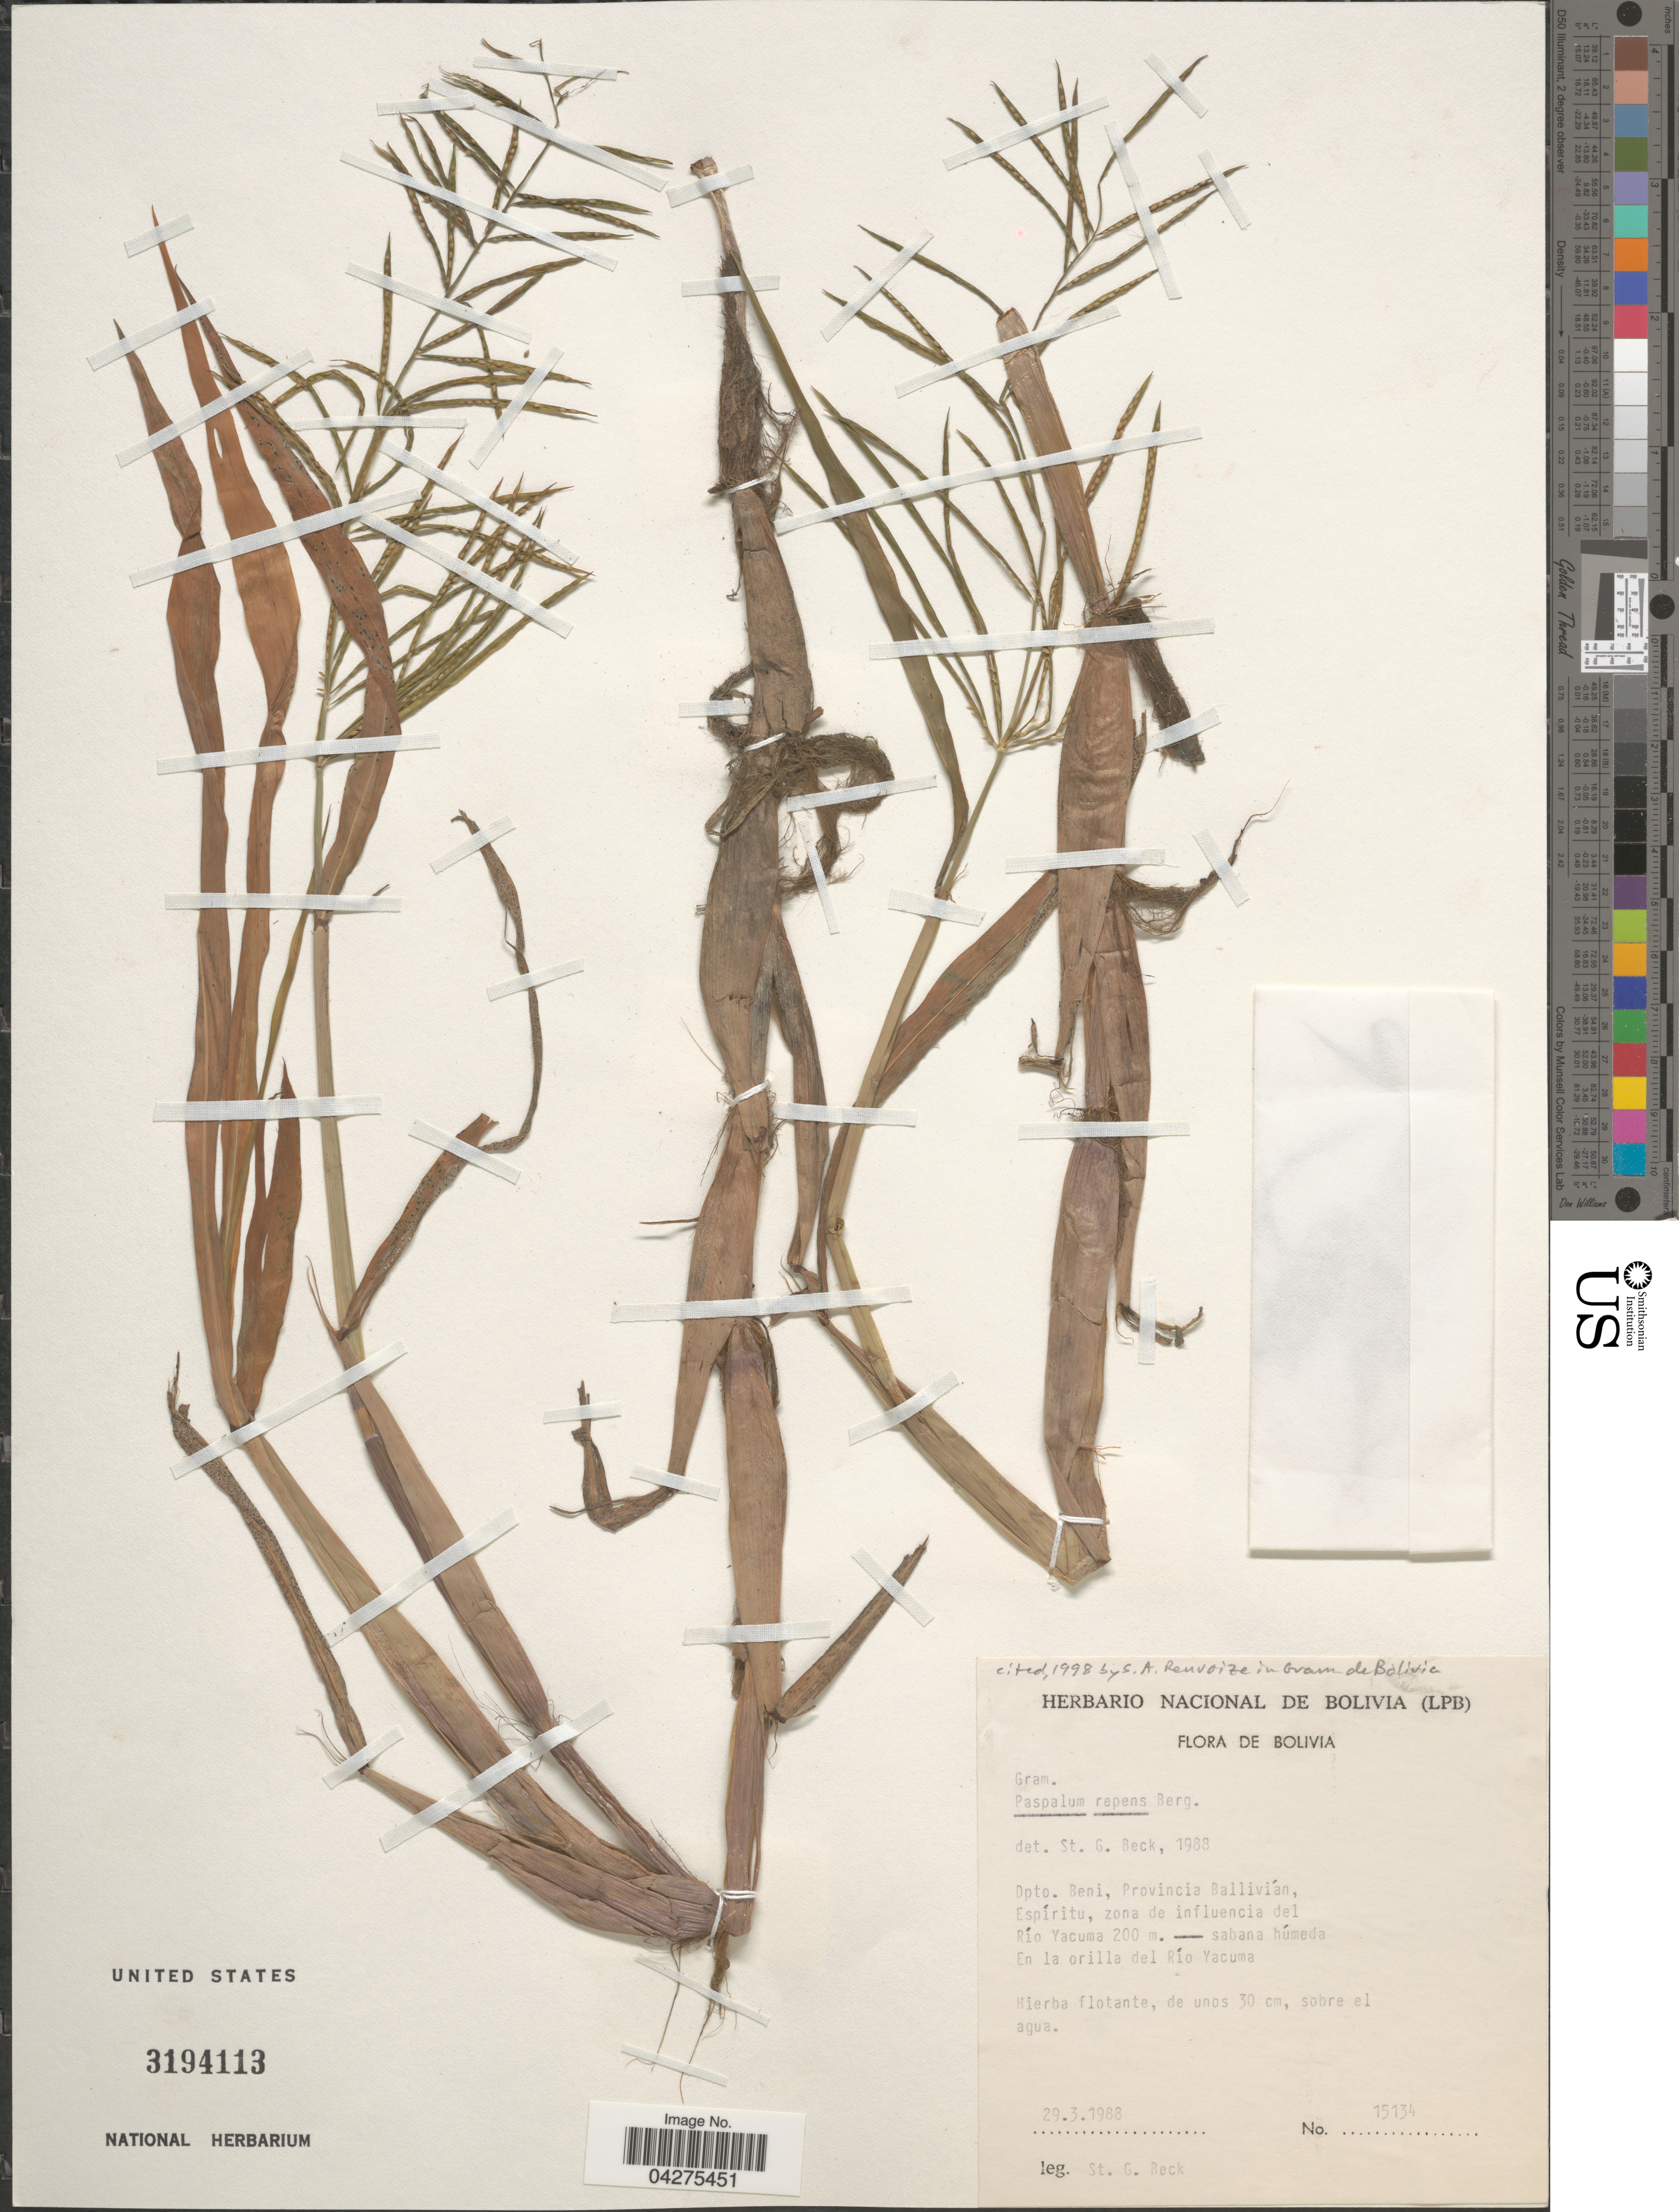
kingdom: Plantae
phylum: Tracheophyta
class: Liliopsida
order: Poales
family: Poaceae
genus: Paspalum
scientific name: Paspalum repens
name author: P.J. Bergius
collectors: S. G. Beck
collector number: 15134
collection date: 1988-03-29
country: Bolivia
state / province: Beni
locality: Dpto. Beni, Provincia Ballivián. Espíritu, zona de influencia del Río Yacuma. En la orilla del Río Yacuma.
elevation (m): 200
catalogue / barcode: US 3194113